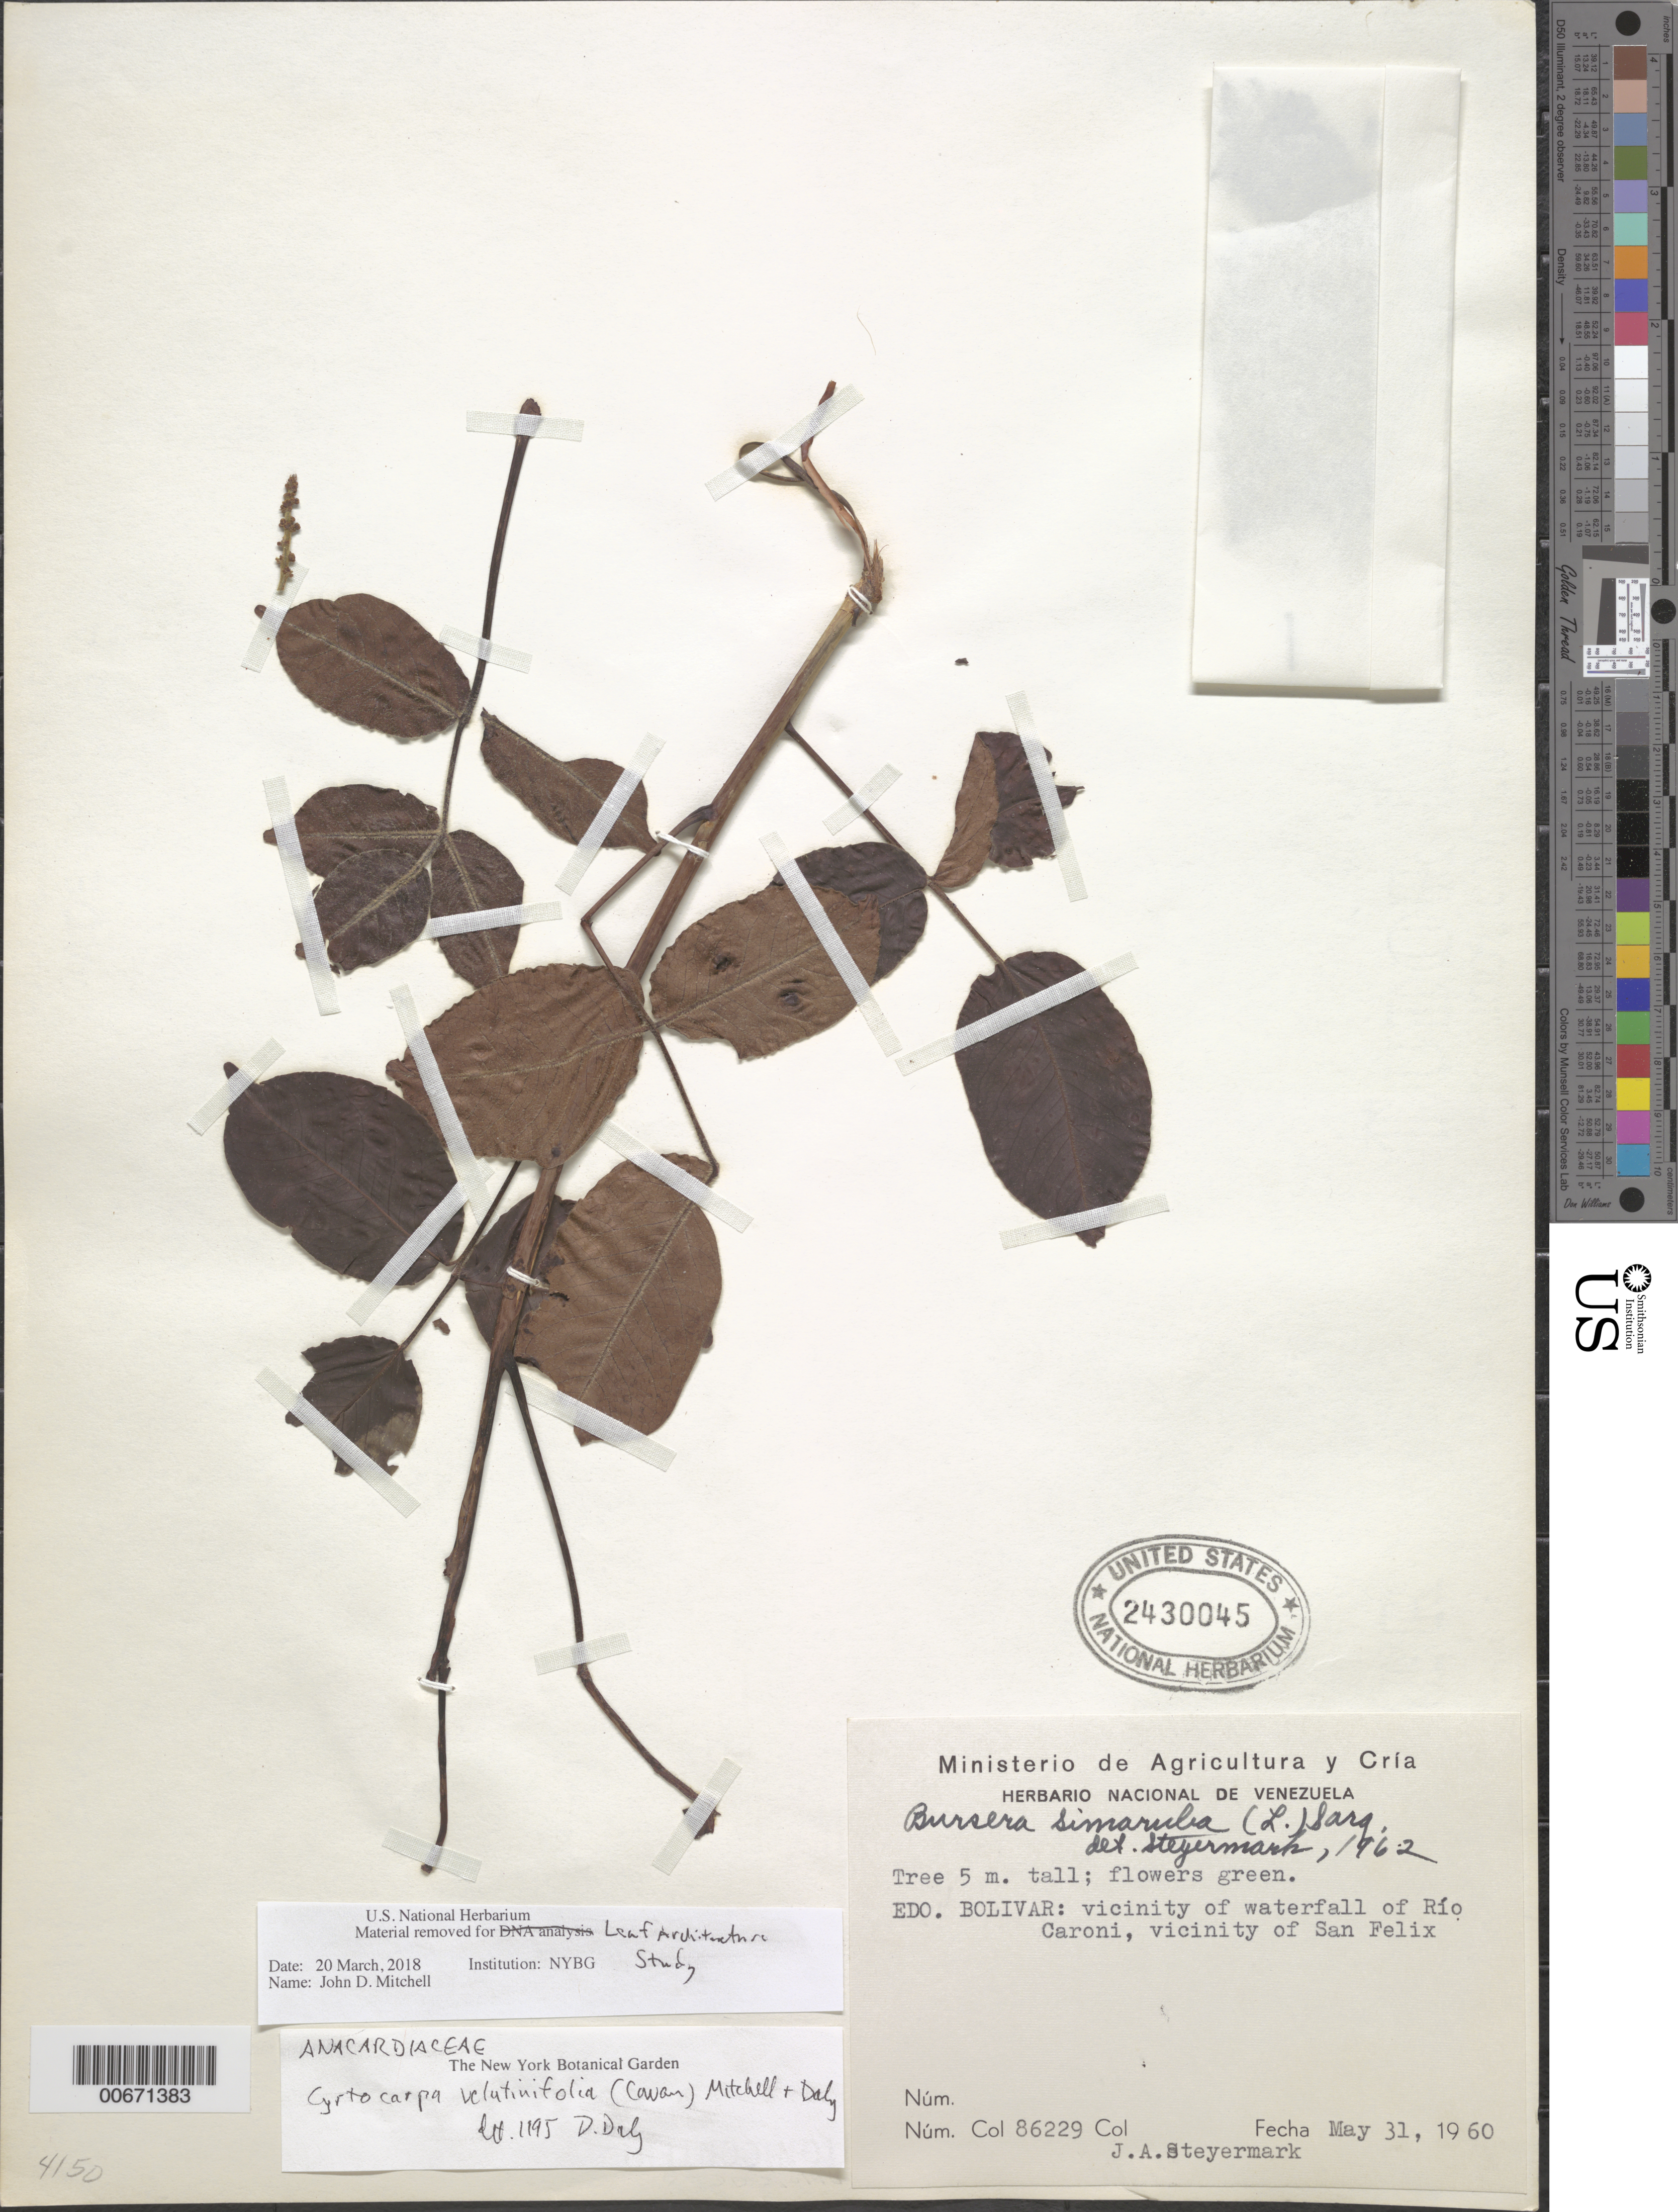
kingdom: Plantae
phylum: Tracheophyta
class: Magnoliopsida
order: Sapindales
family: Anacardiaceae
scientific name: Uniostium velutinifolium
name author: (R.S. Cowan) J.D. Mitch. & Daly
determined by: Mitchell, John D.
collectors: J. Steyermark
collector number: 86229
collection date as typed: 31-May-60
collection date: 1960-05-31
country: Venezuela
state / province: Bolívar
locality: San Félix near waterfall of Río Caroní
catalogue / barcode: US 2430045